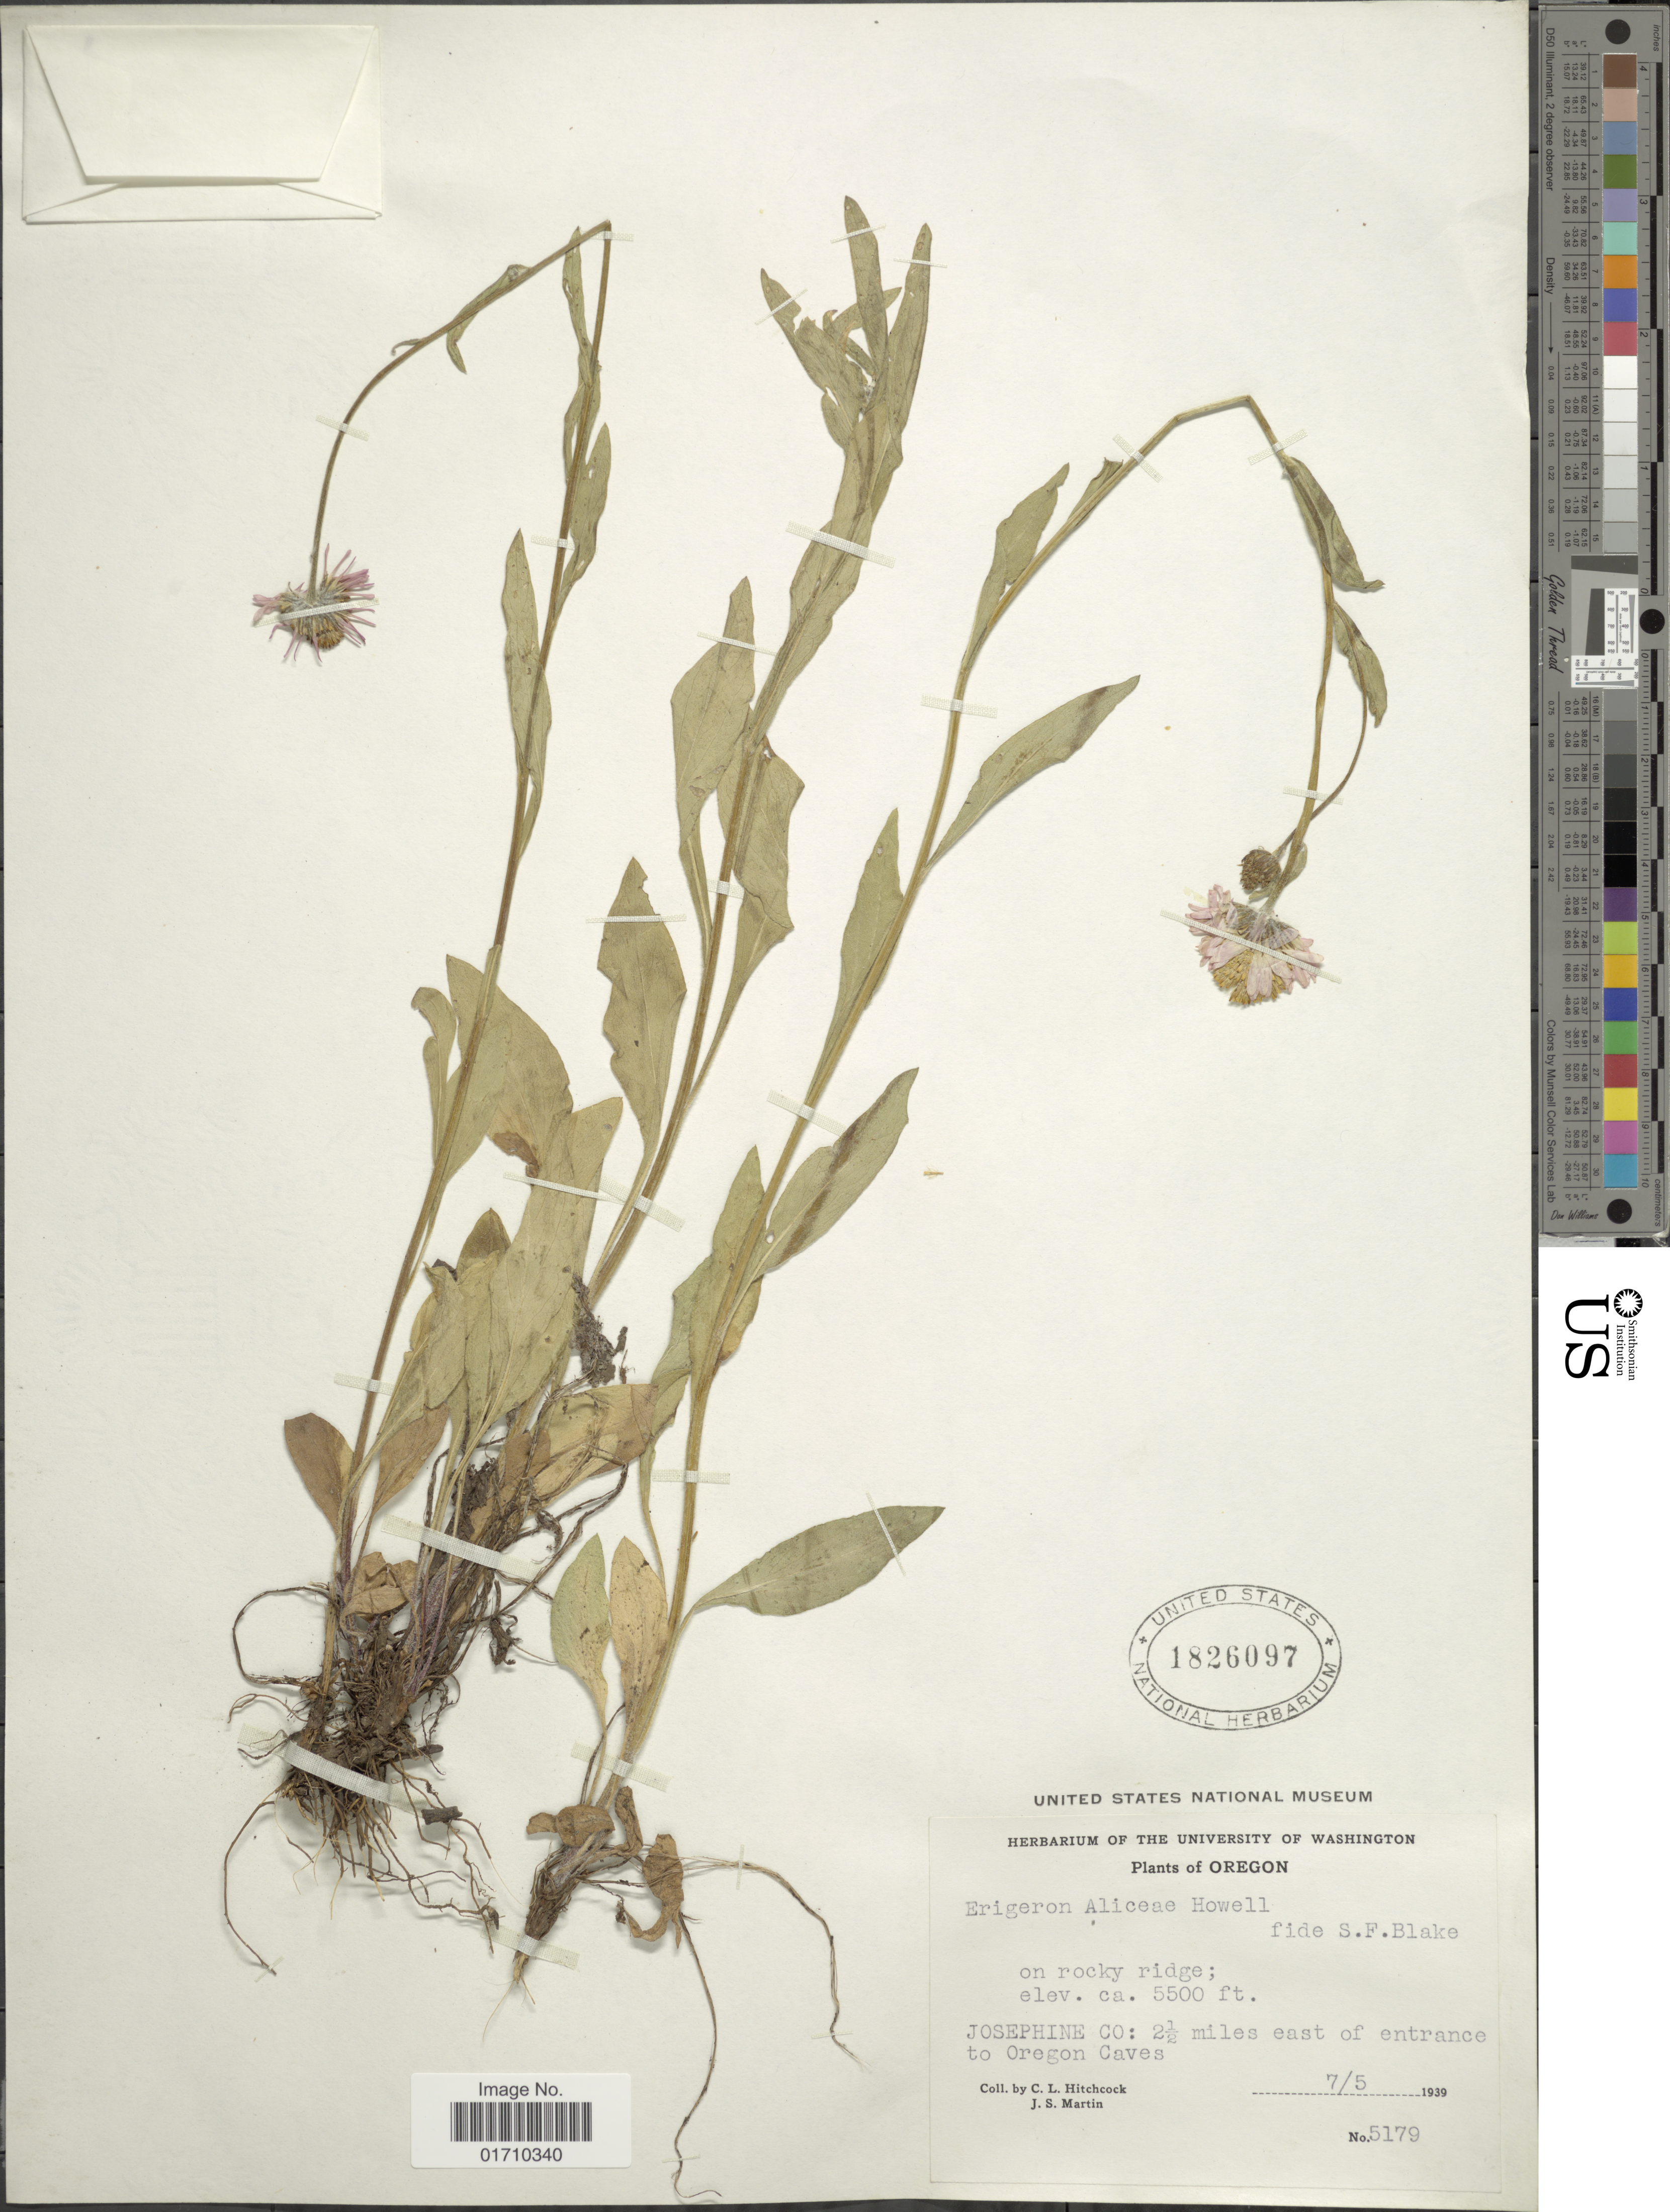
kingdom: Plantae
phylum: Tracheophyta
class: Magnoliopsida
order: Asterales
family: Asteraceae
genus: Erigeron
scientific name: Erigeron aliceae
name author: Howell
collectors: C. L. Hitchcock & J. S. Martin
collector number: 5179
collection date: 1939-05-07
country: United States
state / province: Oregon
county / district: Josephine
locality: on rocky ridge, Josephine Co: 2½ miles east of entrance to Oregon Caves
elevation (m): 1676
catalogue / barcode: US 1826097